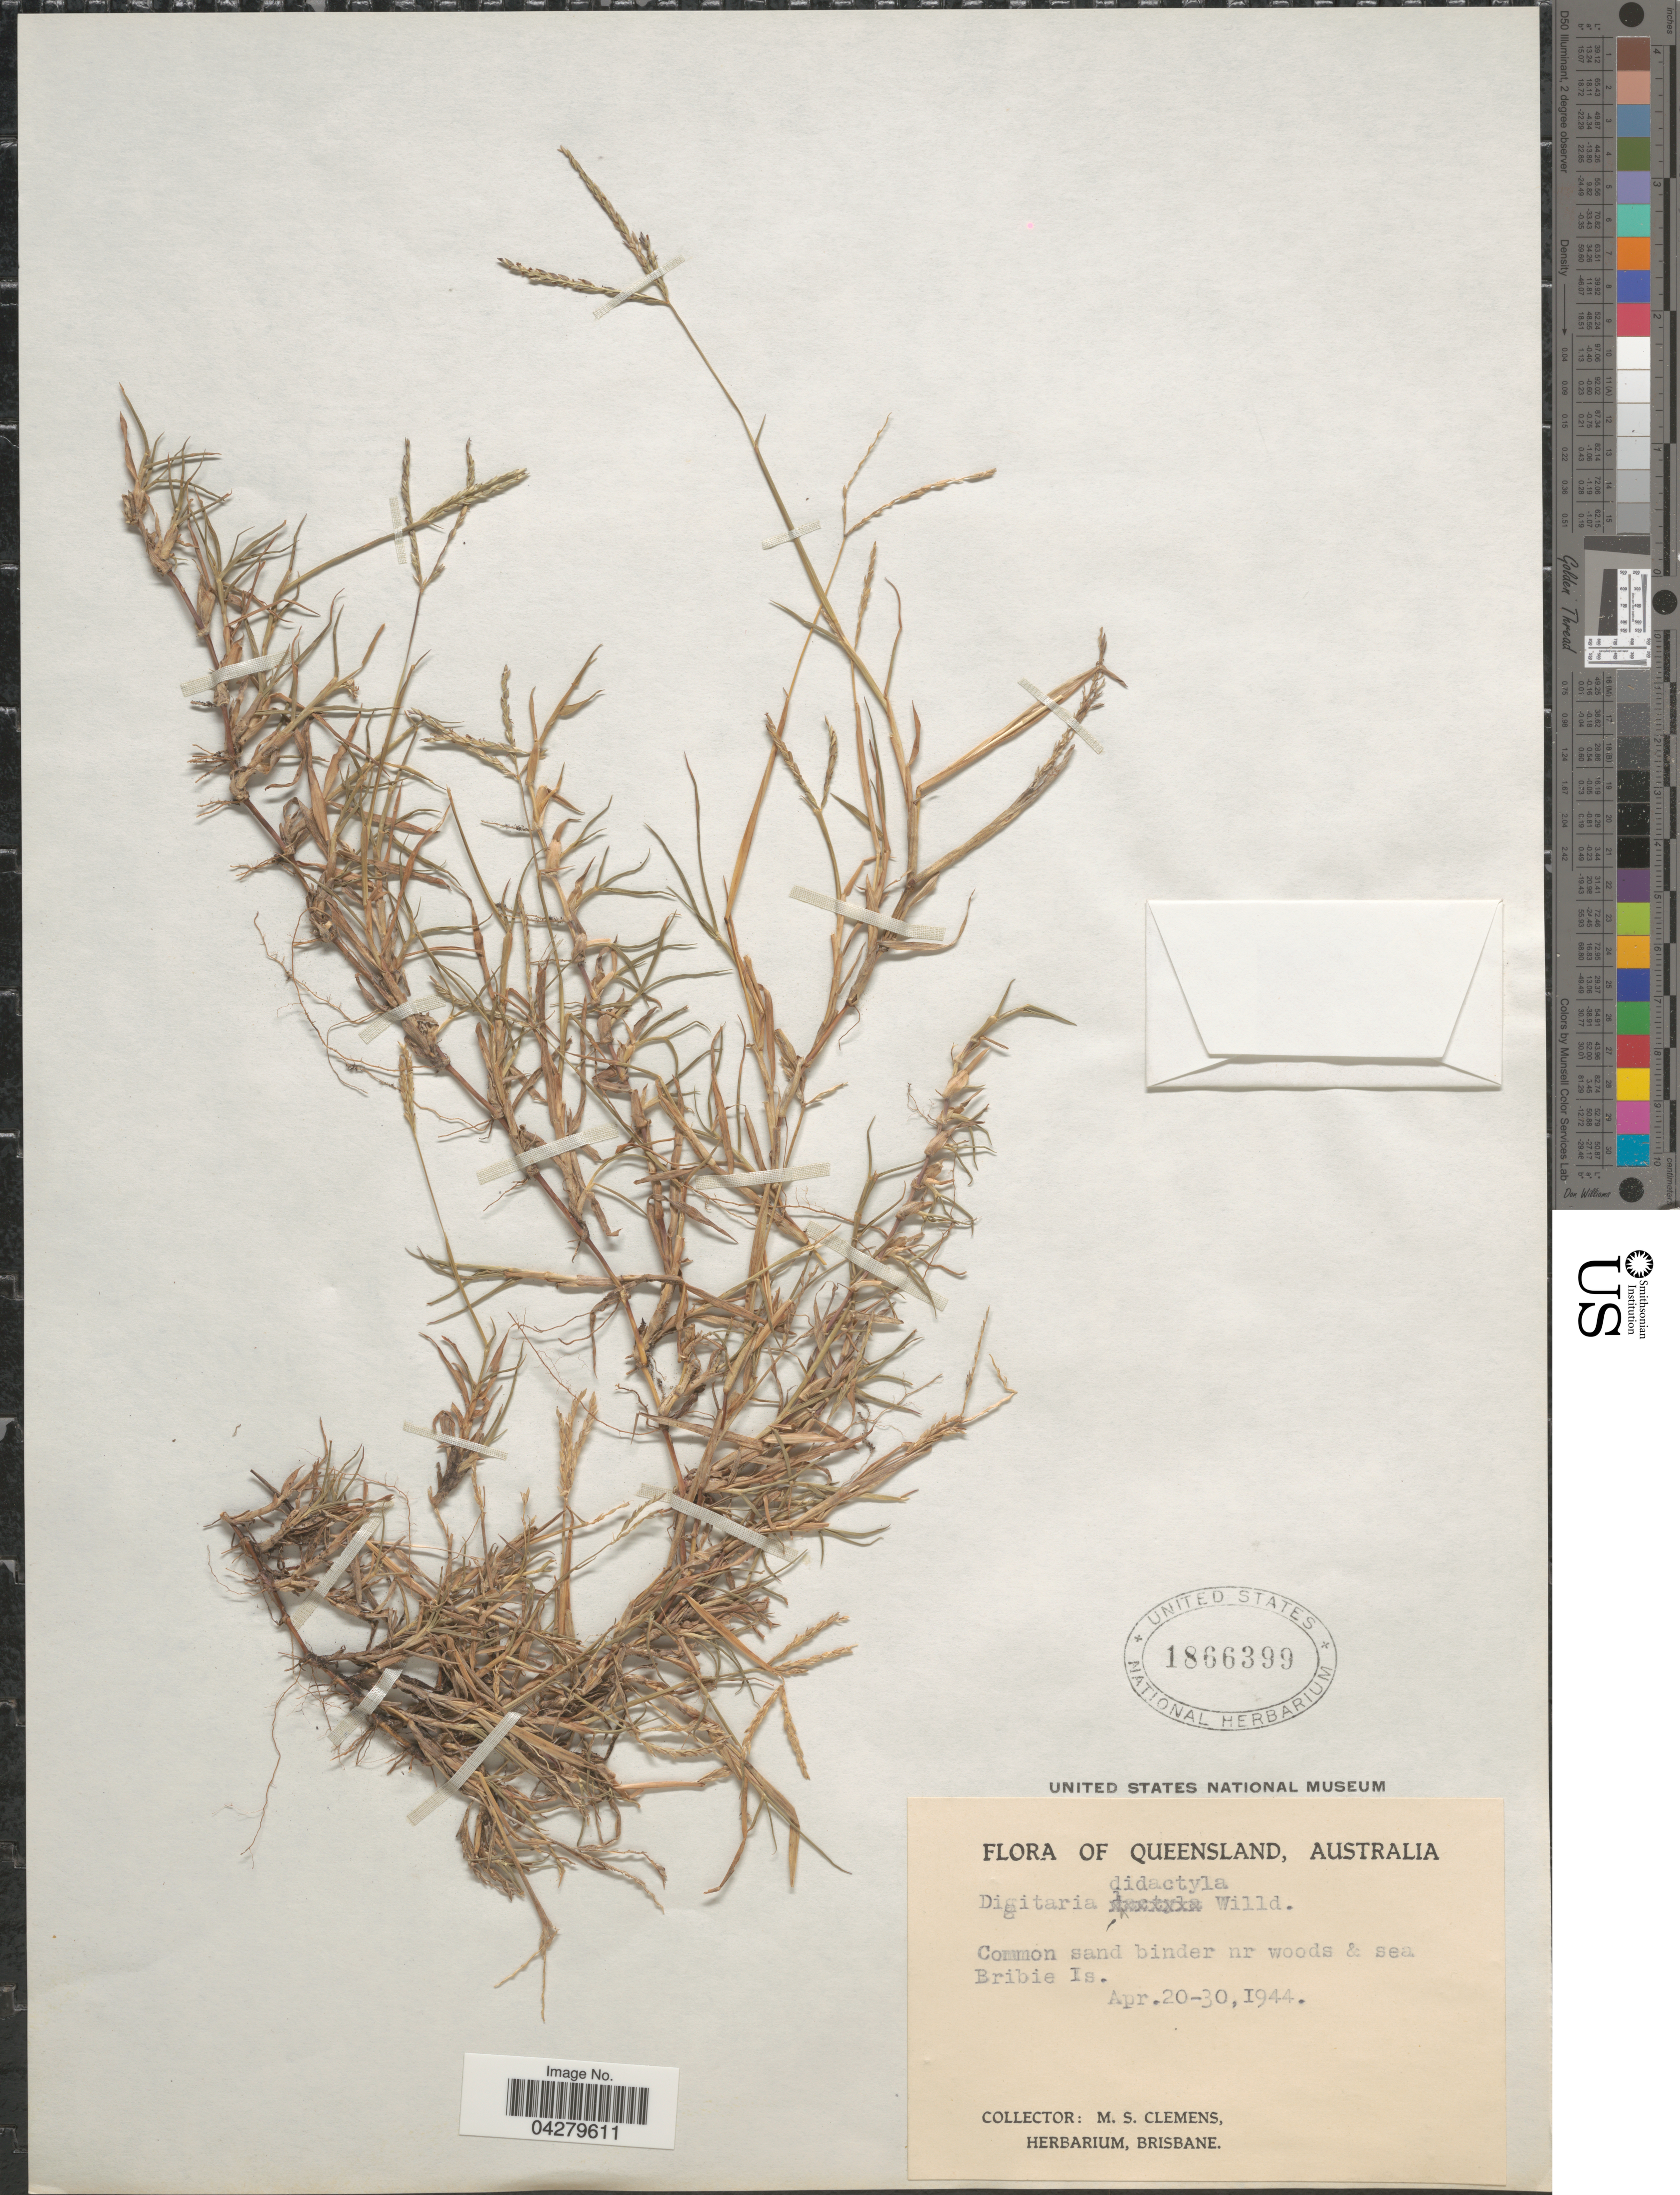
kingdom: Plantae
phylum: Tracheophyta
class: Liliopsida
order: Poales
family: Poaceae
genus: Digitaria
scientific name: Digitaria didactyla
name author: Willd.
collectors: M. S. Clemens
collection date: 1944-04-20/1944-04-30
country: Australia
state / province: Queensland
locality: Common sand binder nr woods & sea Bribie Is.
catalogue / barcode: US 1866399